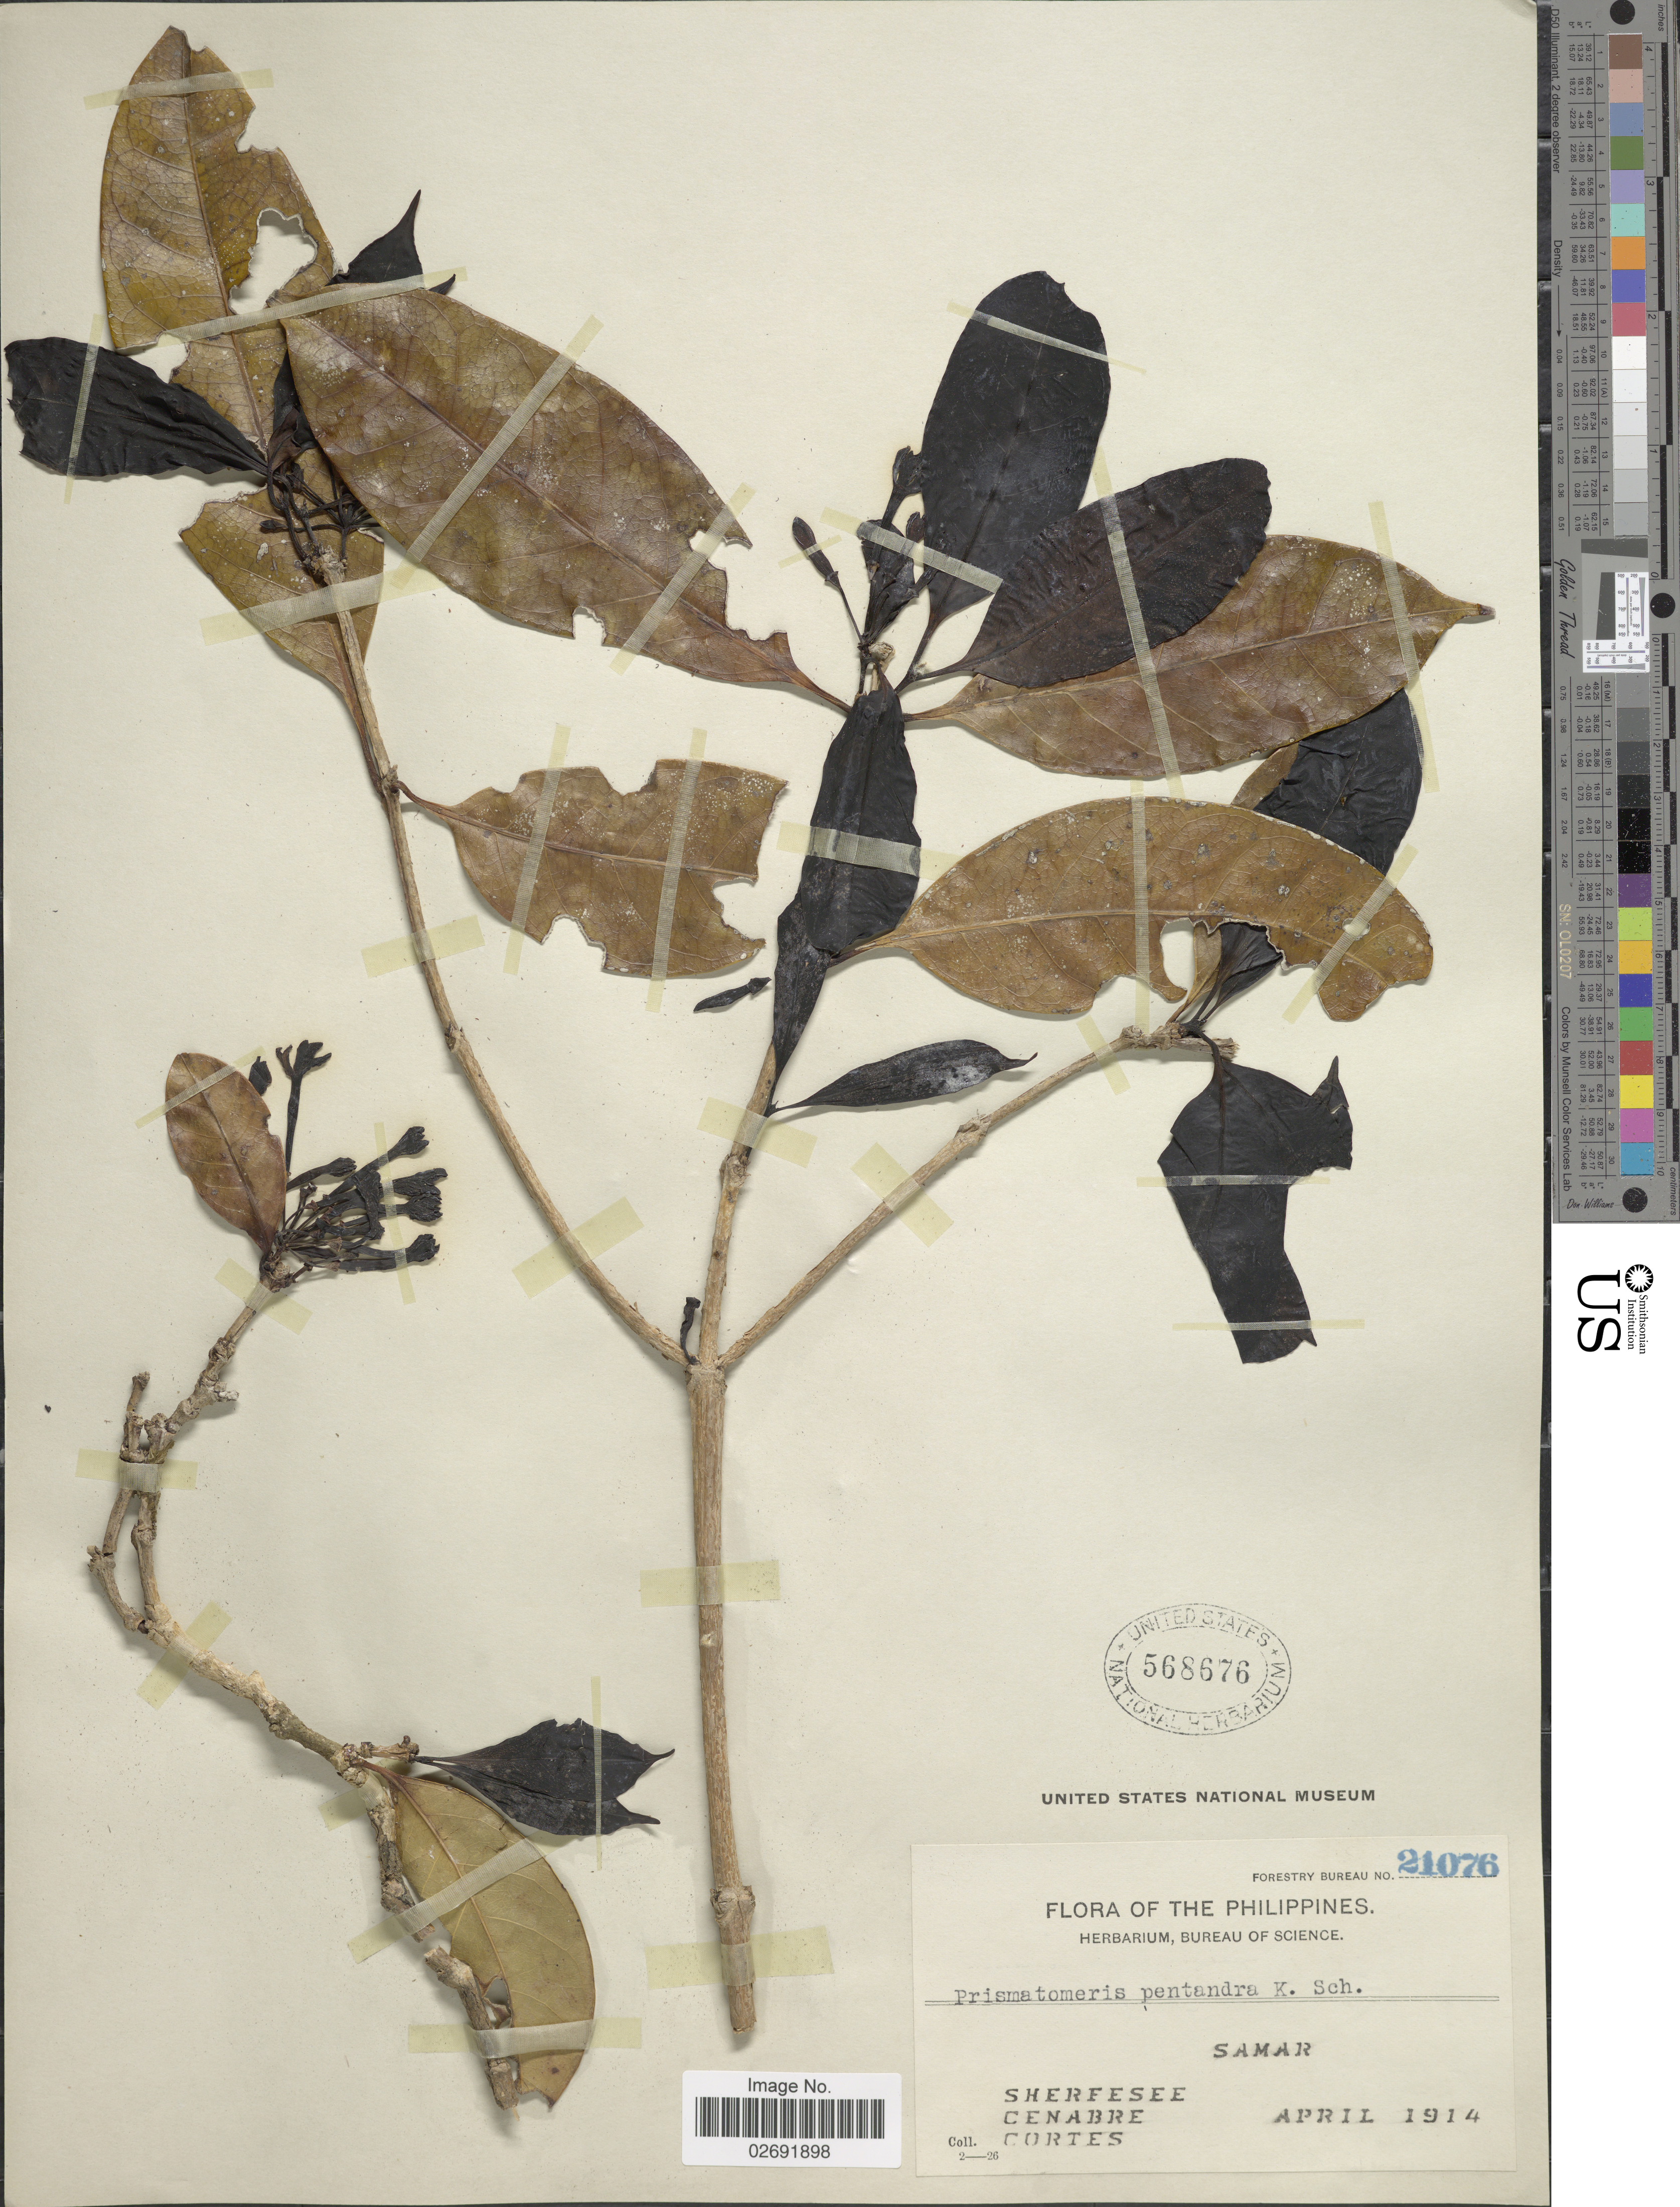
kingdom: Plantae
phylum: Tracheophyta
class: Magnoliopsida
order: Gentianales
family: Rubiaceae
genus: Prismatomeris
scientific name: Prismatomeris sp.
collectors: -. Sherfesee, -. Cenabre & -. Cortes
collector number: Forestry Bureau 21076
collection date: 1914-04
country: Philippines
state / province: Eastern Visayas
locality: Samar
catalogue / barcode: US 568676